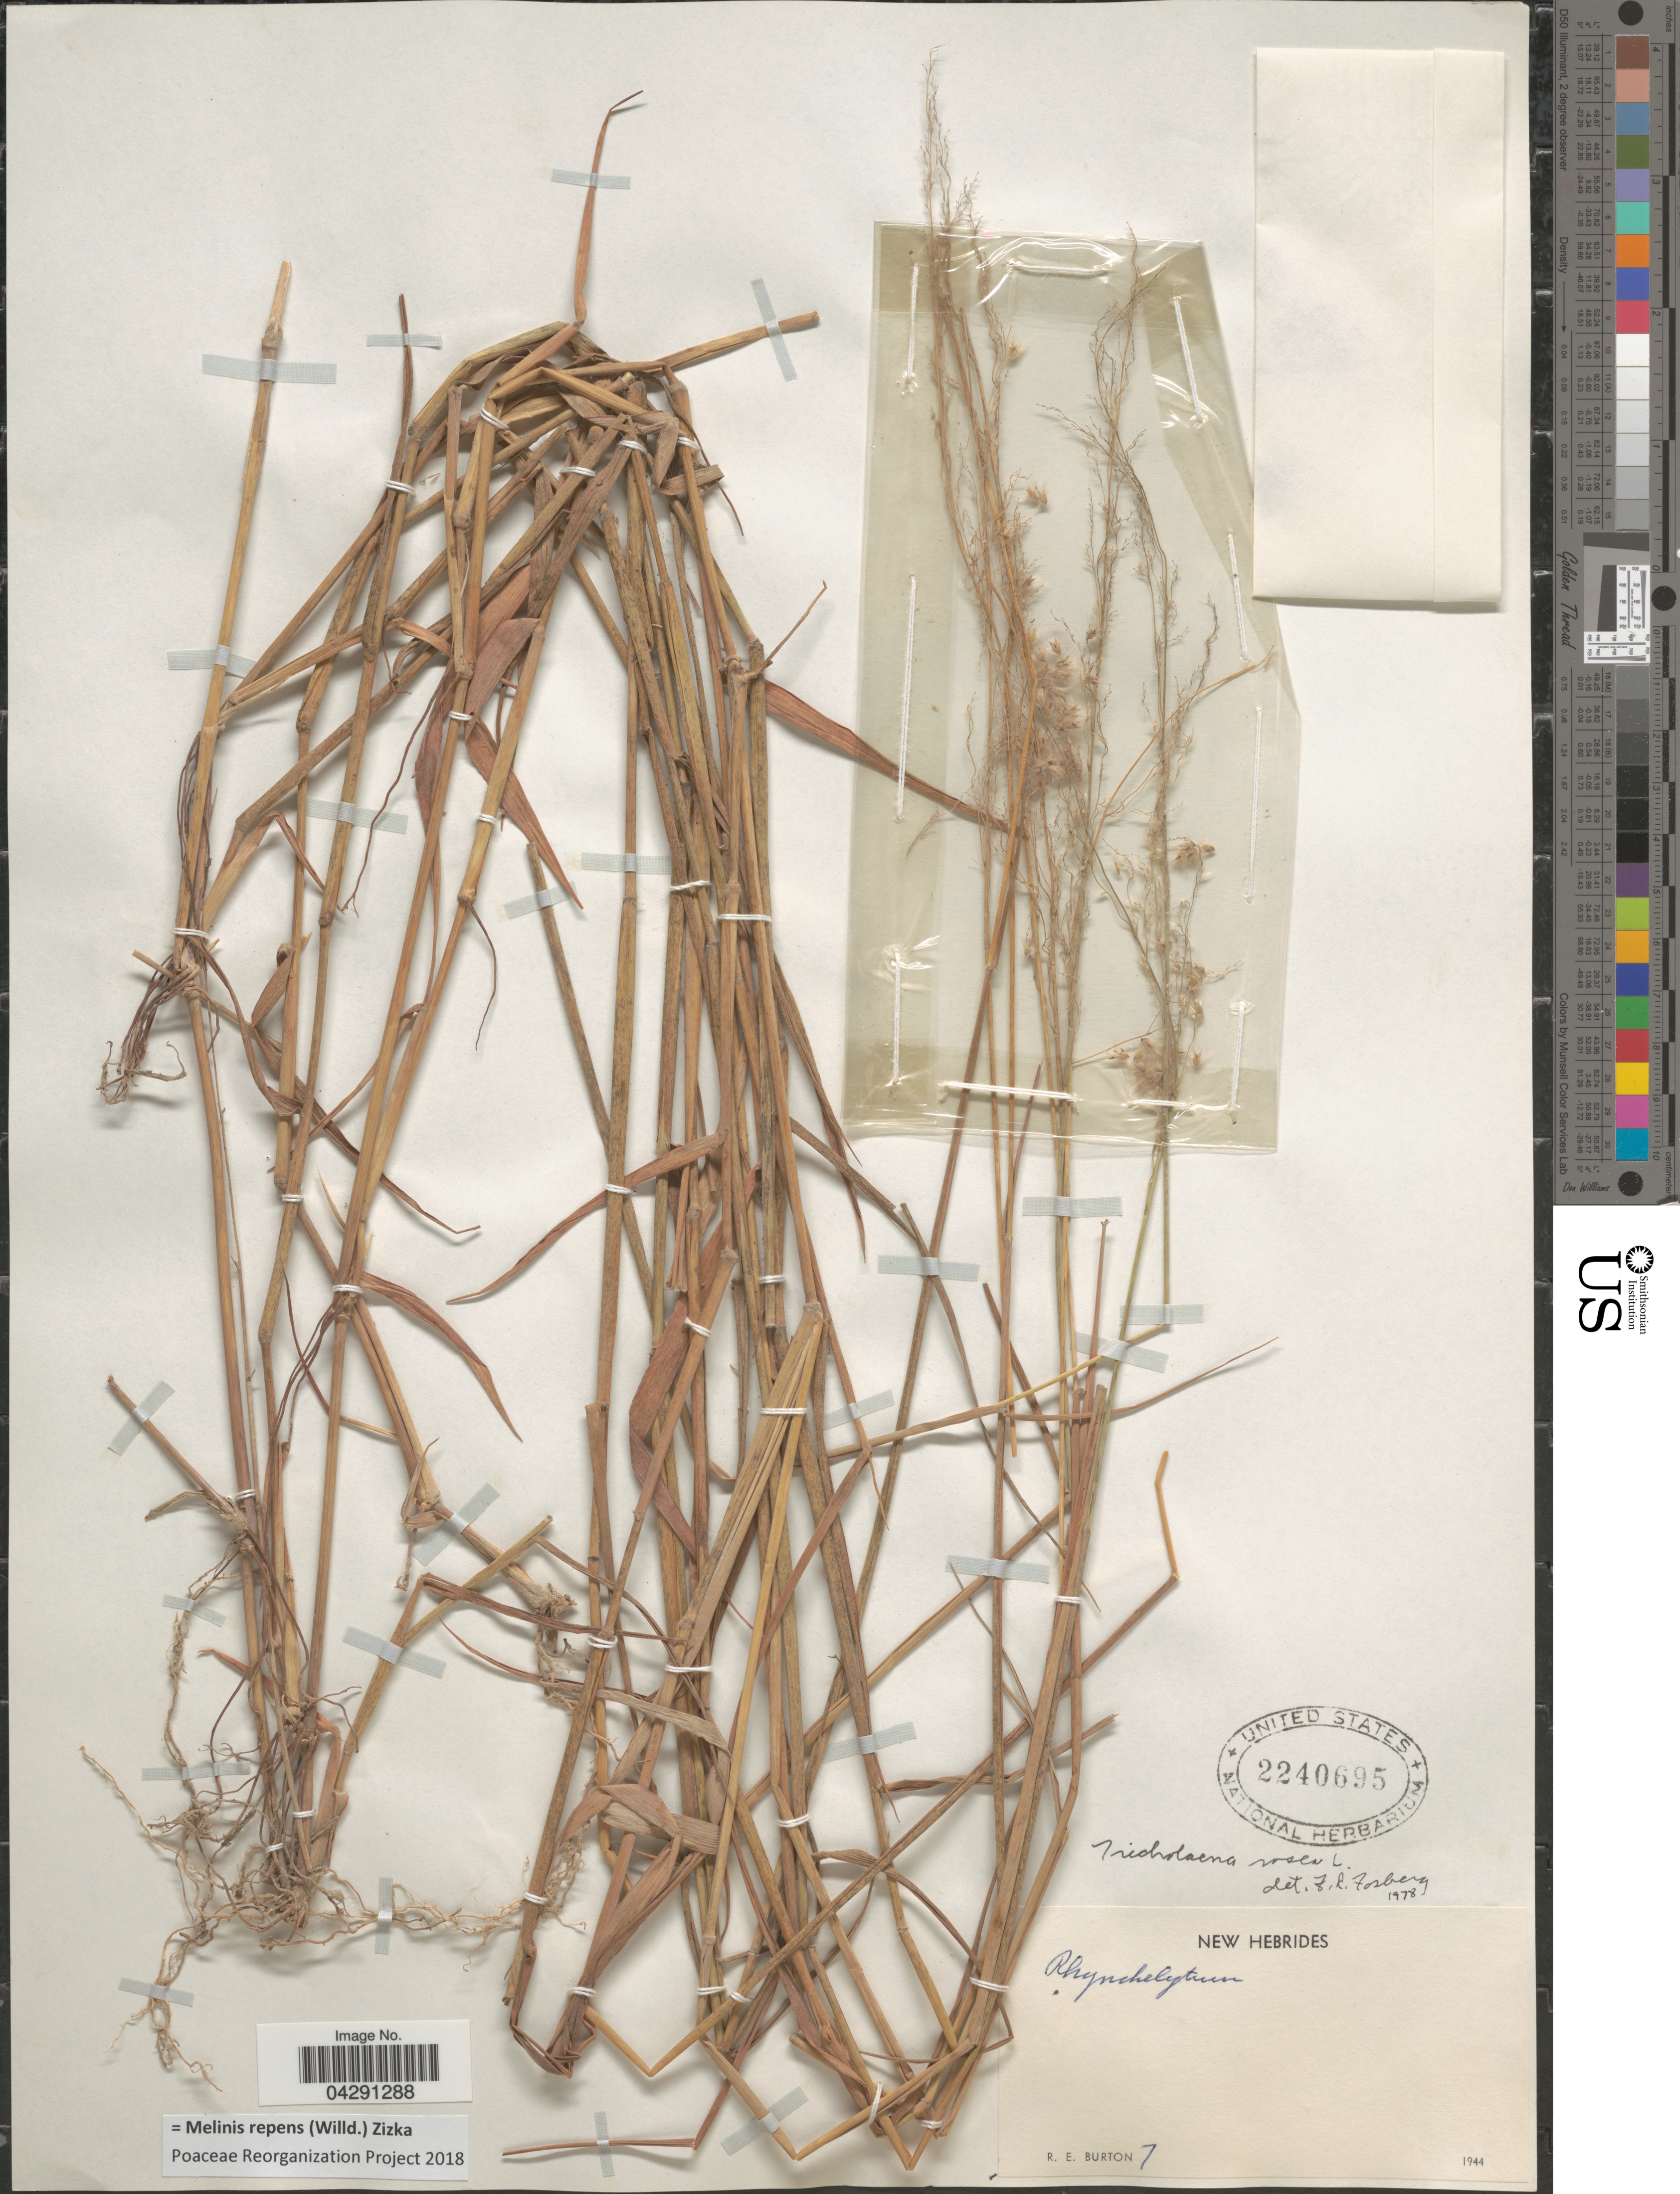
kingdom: Plantae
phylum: Tracheophyta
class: Liliopsida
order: Poales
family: Poaceae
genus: Melinis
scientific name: Melinis repens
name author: (Willd.) Zizka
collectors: R. Burton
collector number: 7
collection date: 1944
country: Vanuatu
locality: New Hebrides.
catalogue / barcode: US 2240695